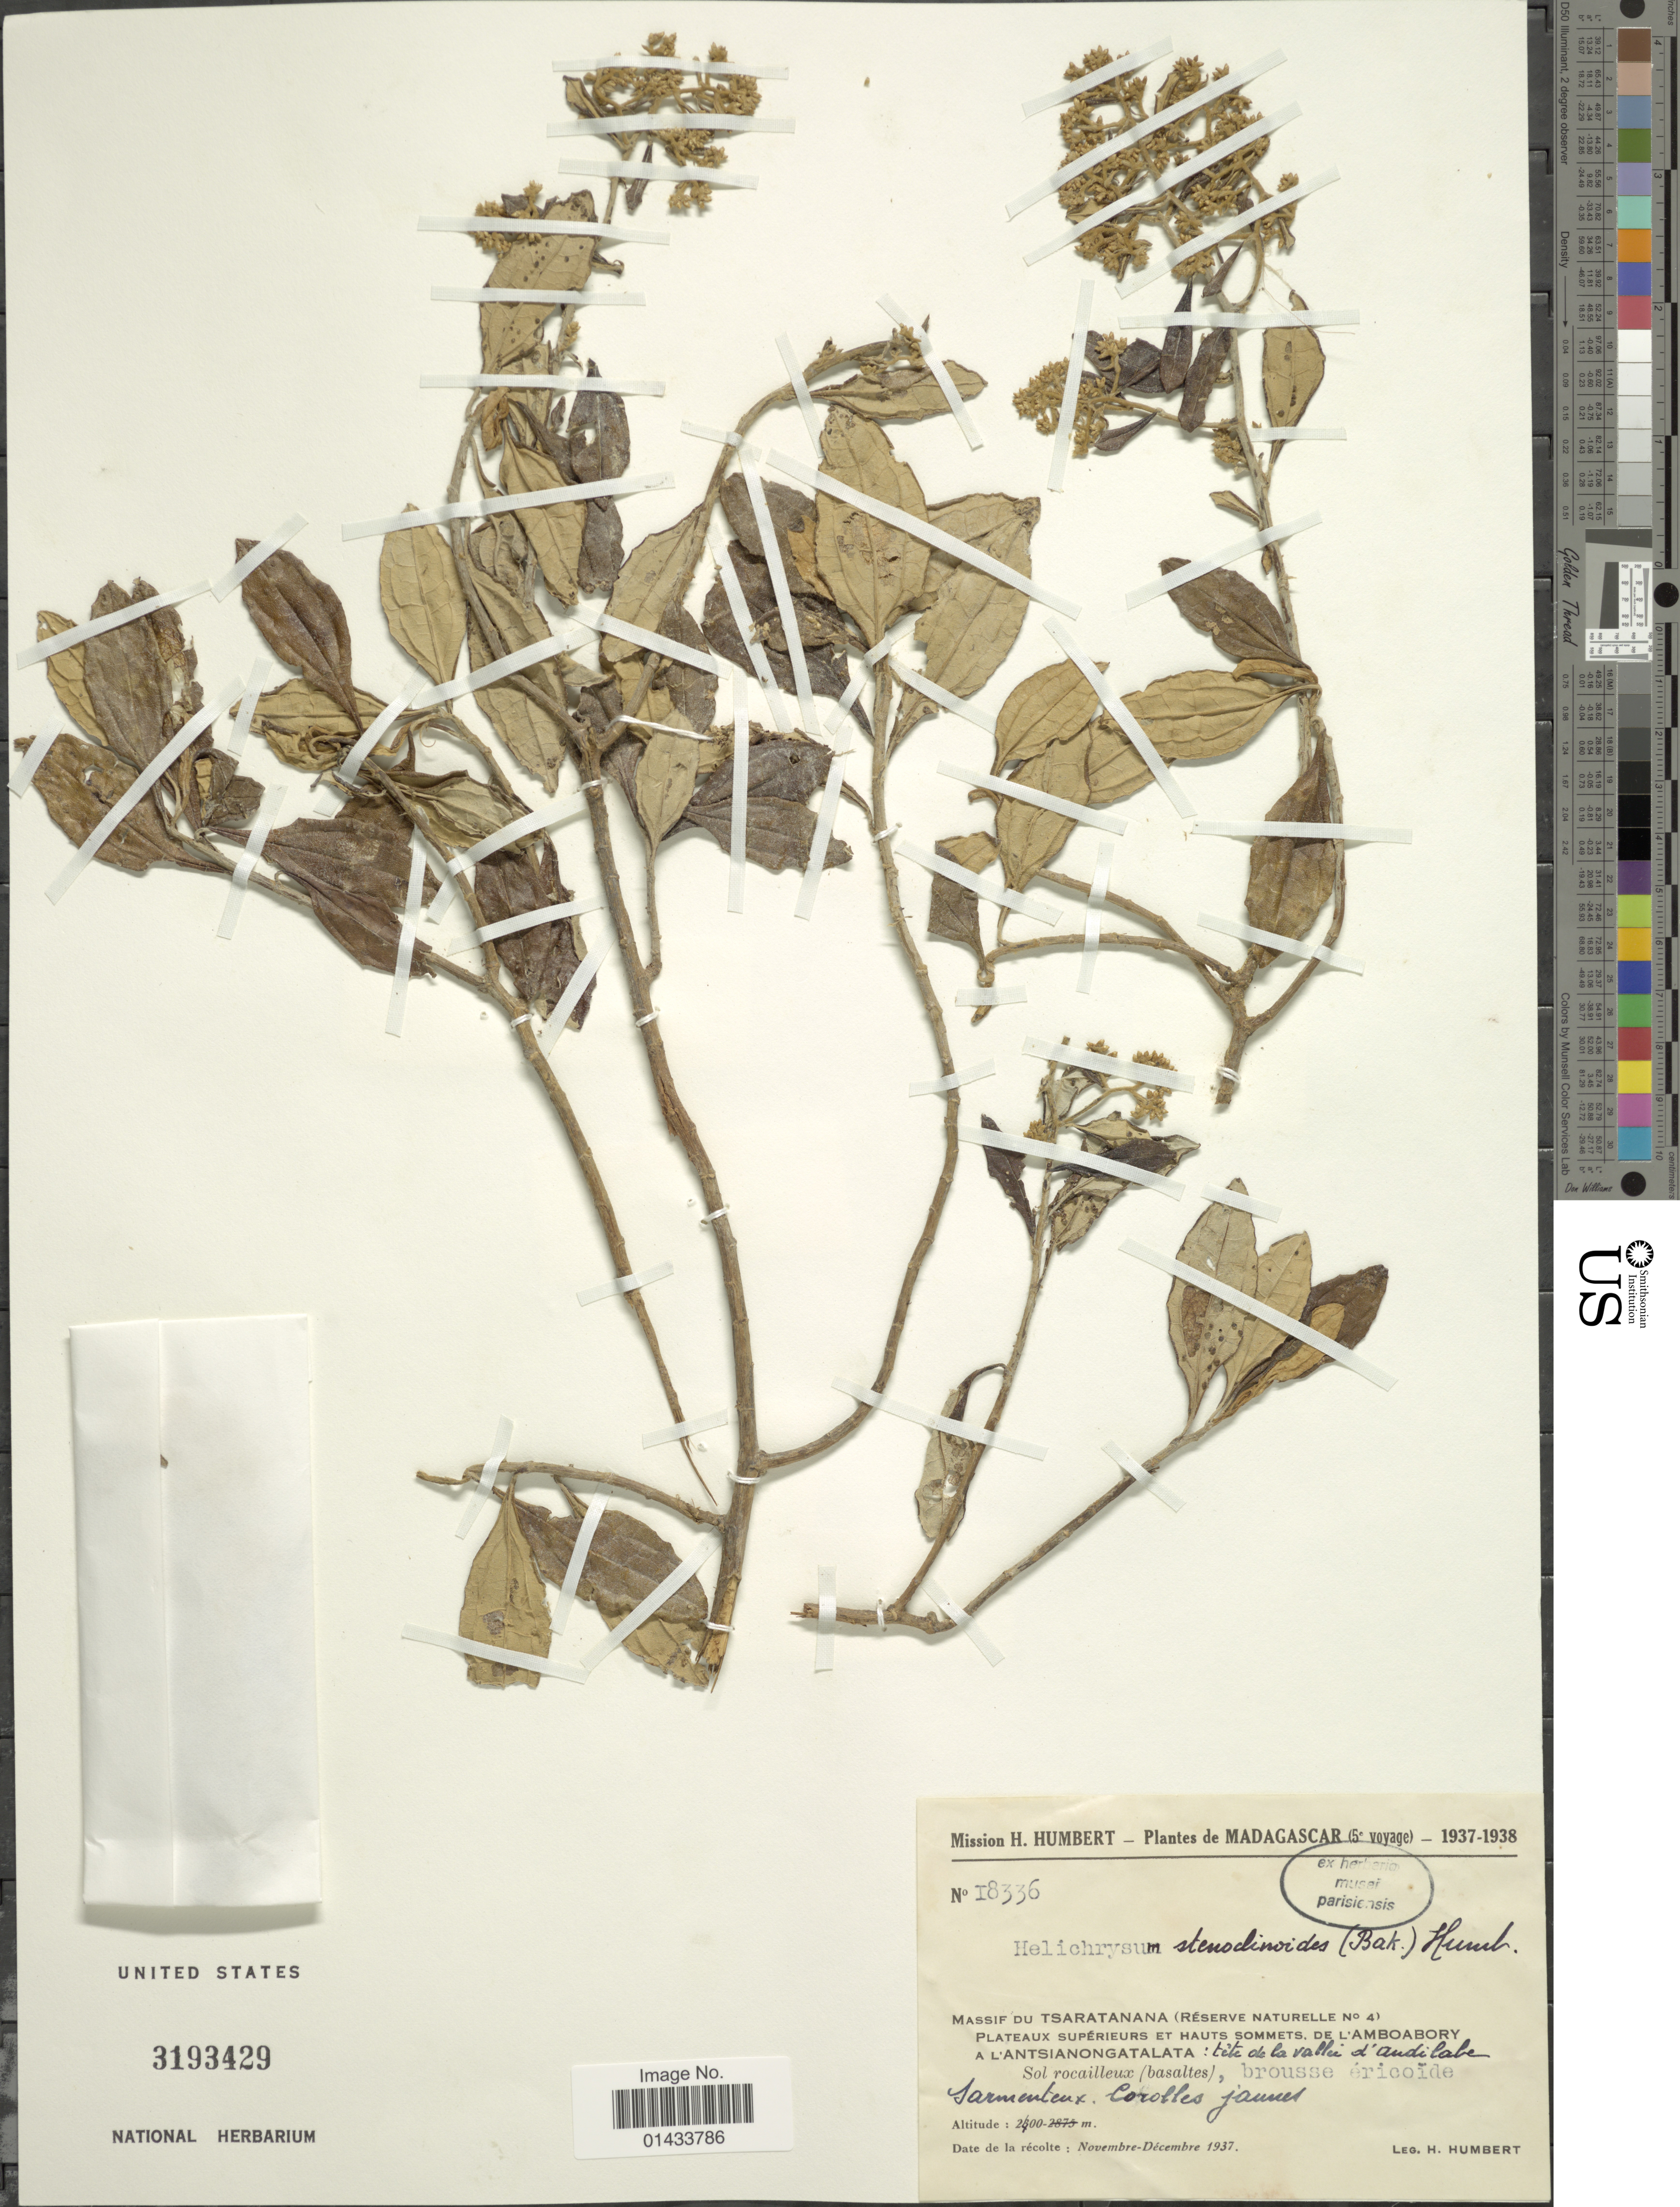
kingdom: Plantae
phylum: Tracheophyta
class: Magnoliopsida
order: Asterales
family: Asteraceae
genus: Helichrysum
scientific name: Helichrysum stenoclinoides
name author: (Baker) Humbert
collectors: H. Humbert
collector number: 18336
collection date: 1937-11/1937-12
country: Madagascar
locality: Massif du Tsaratanana (Reserve Naturelle no. 4) Plateaux Superieur et Hautes Sommets, de la l' Amboabory A L' Antsianongatalata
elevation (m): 2400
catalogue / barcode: US 3193429